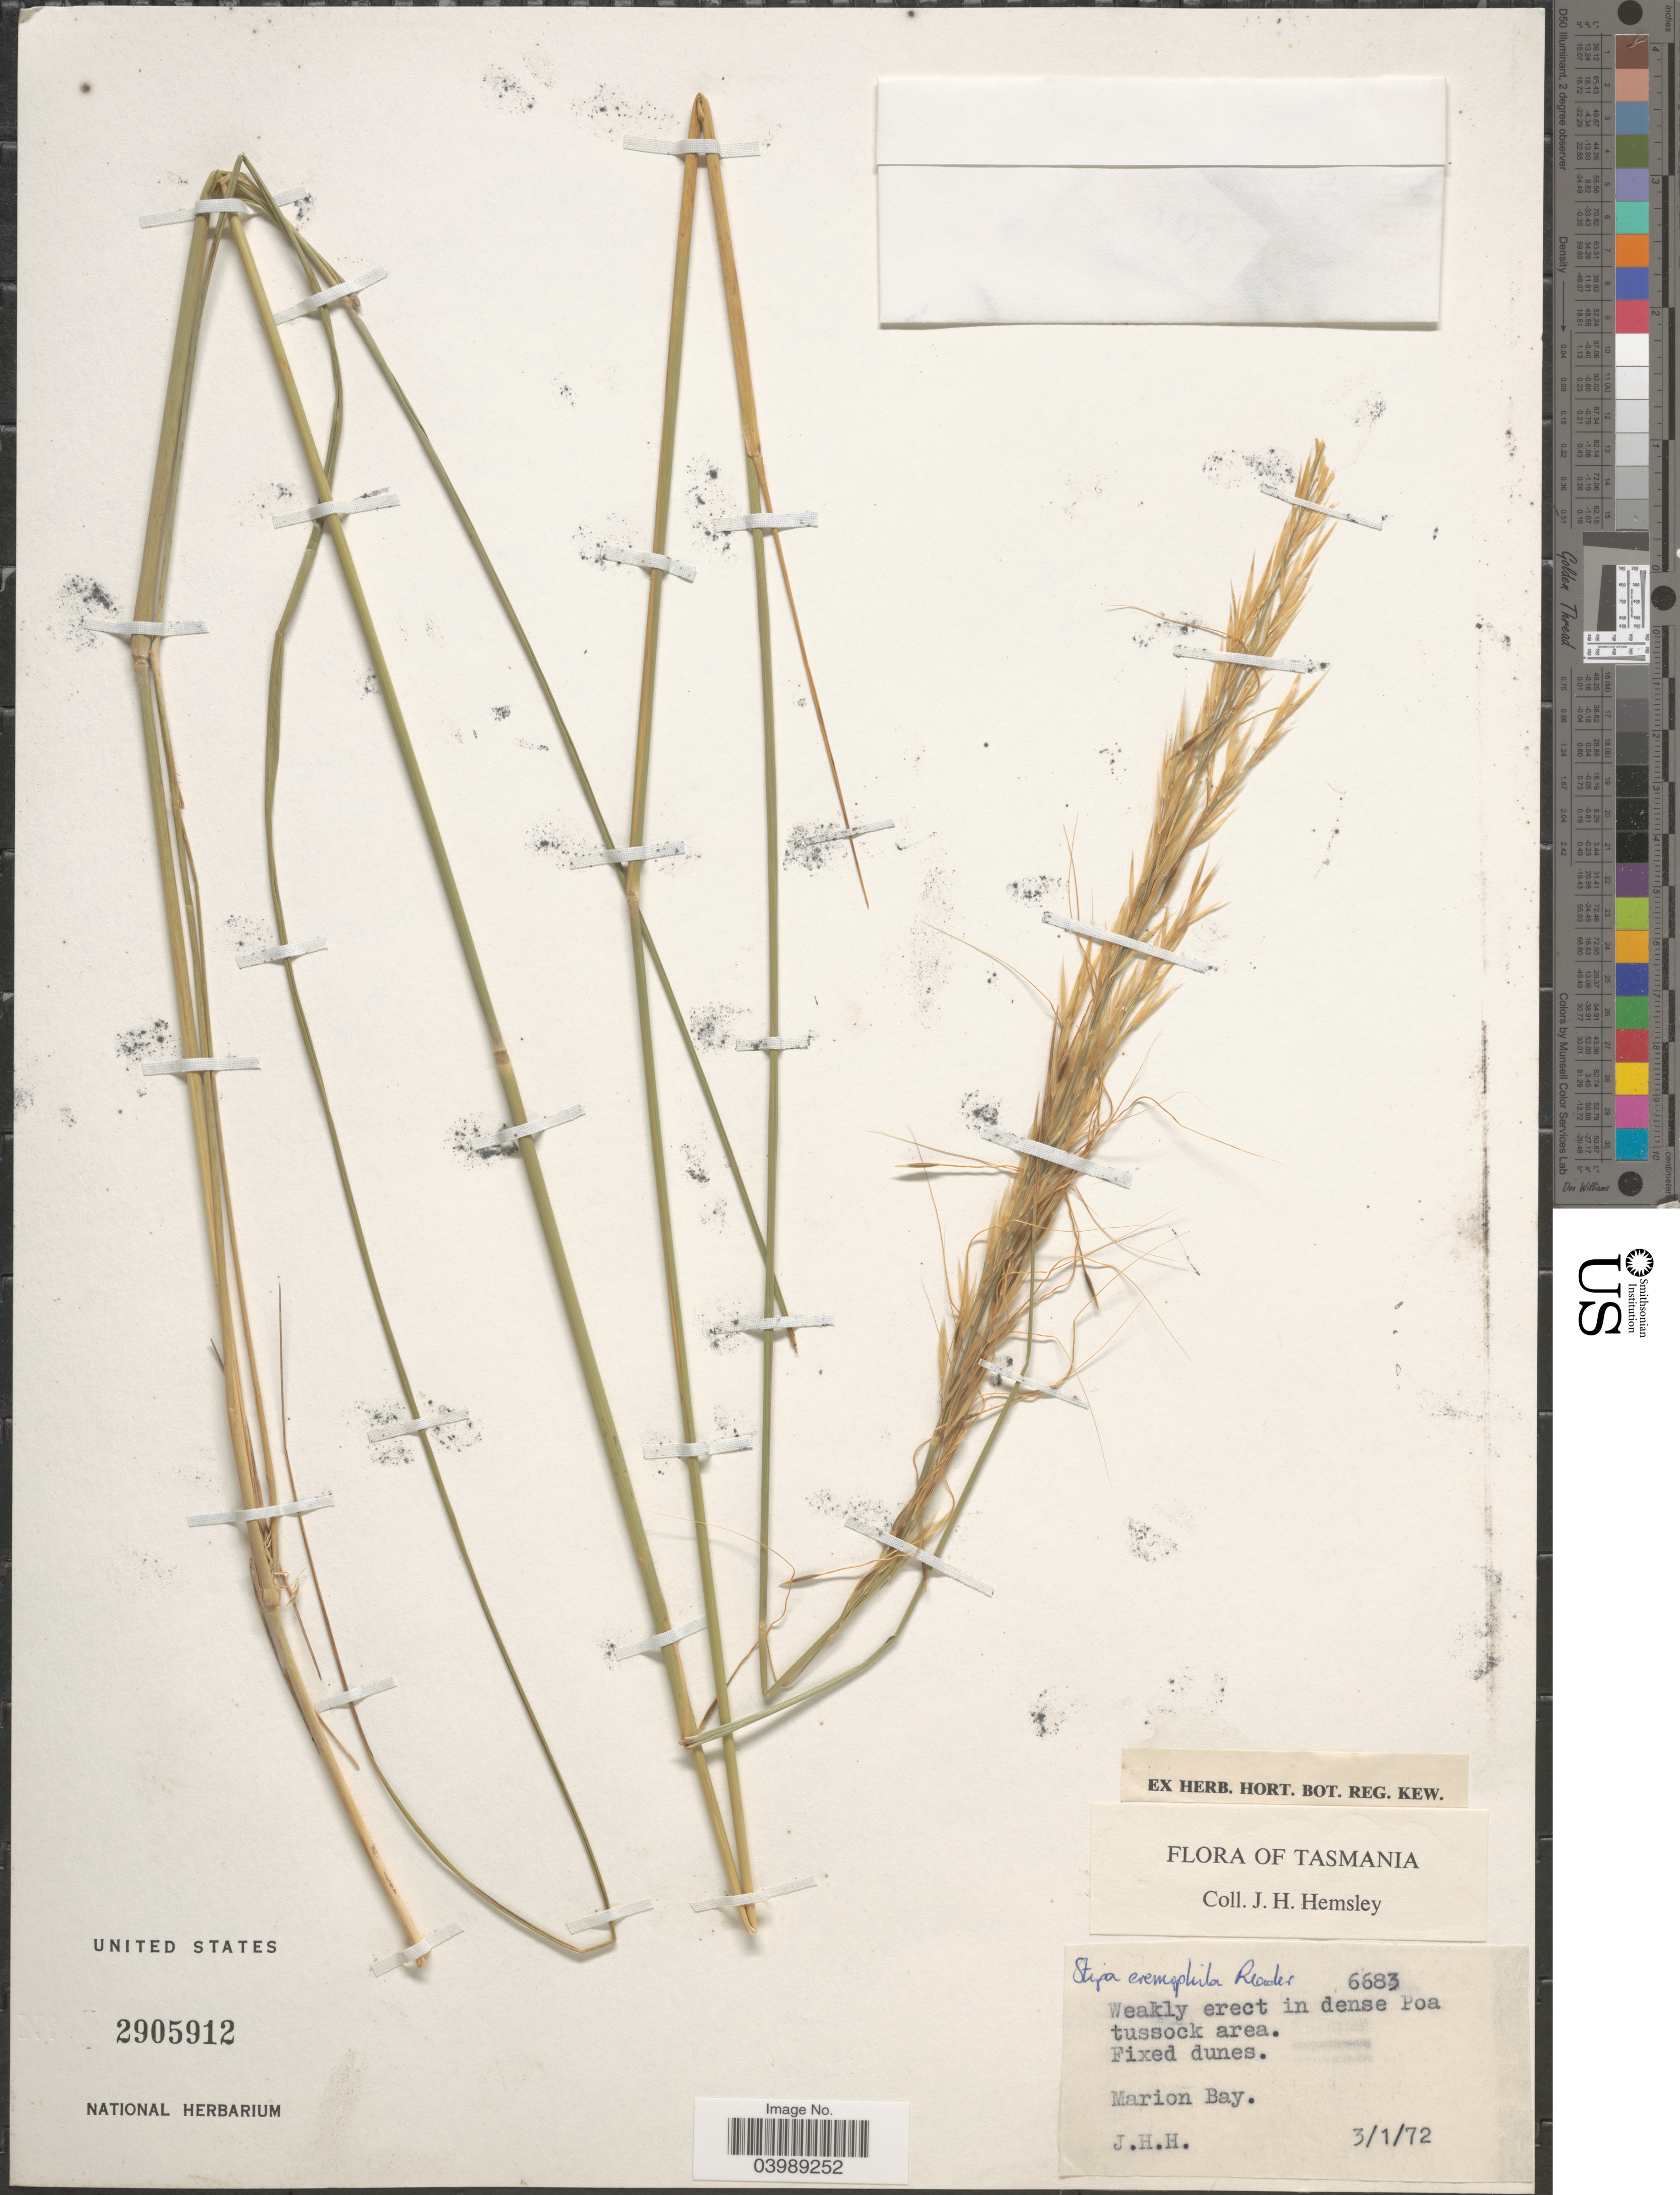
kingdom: Plantae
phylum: Tracheophyta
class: Liliopsida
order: Poales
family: Poaceae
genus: Austrostipa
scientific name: Austrostipa eremophila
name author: (Reader) S.W.L. Jacobs & J. Everett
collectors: J. H. Hemsley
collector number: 6683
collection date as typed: Transcribed d/m/y: 3/1/72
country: Australia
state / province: Tasmania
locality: Marion Bay.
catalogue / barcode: US 2905912